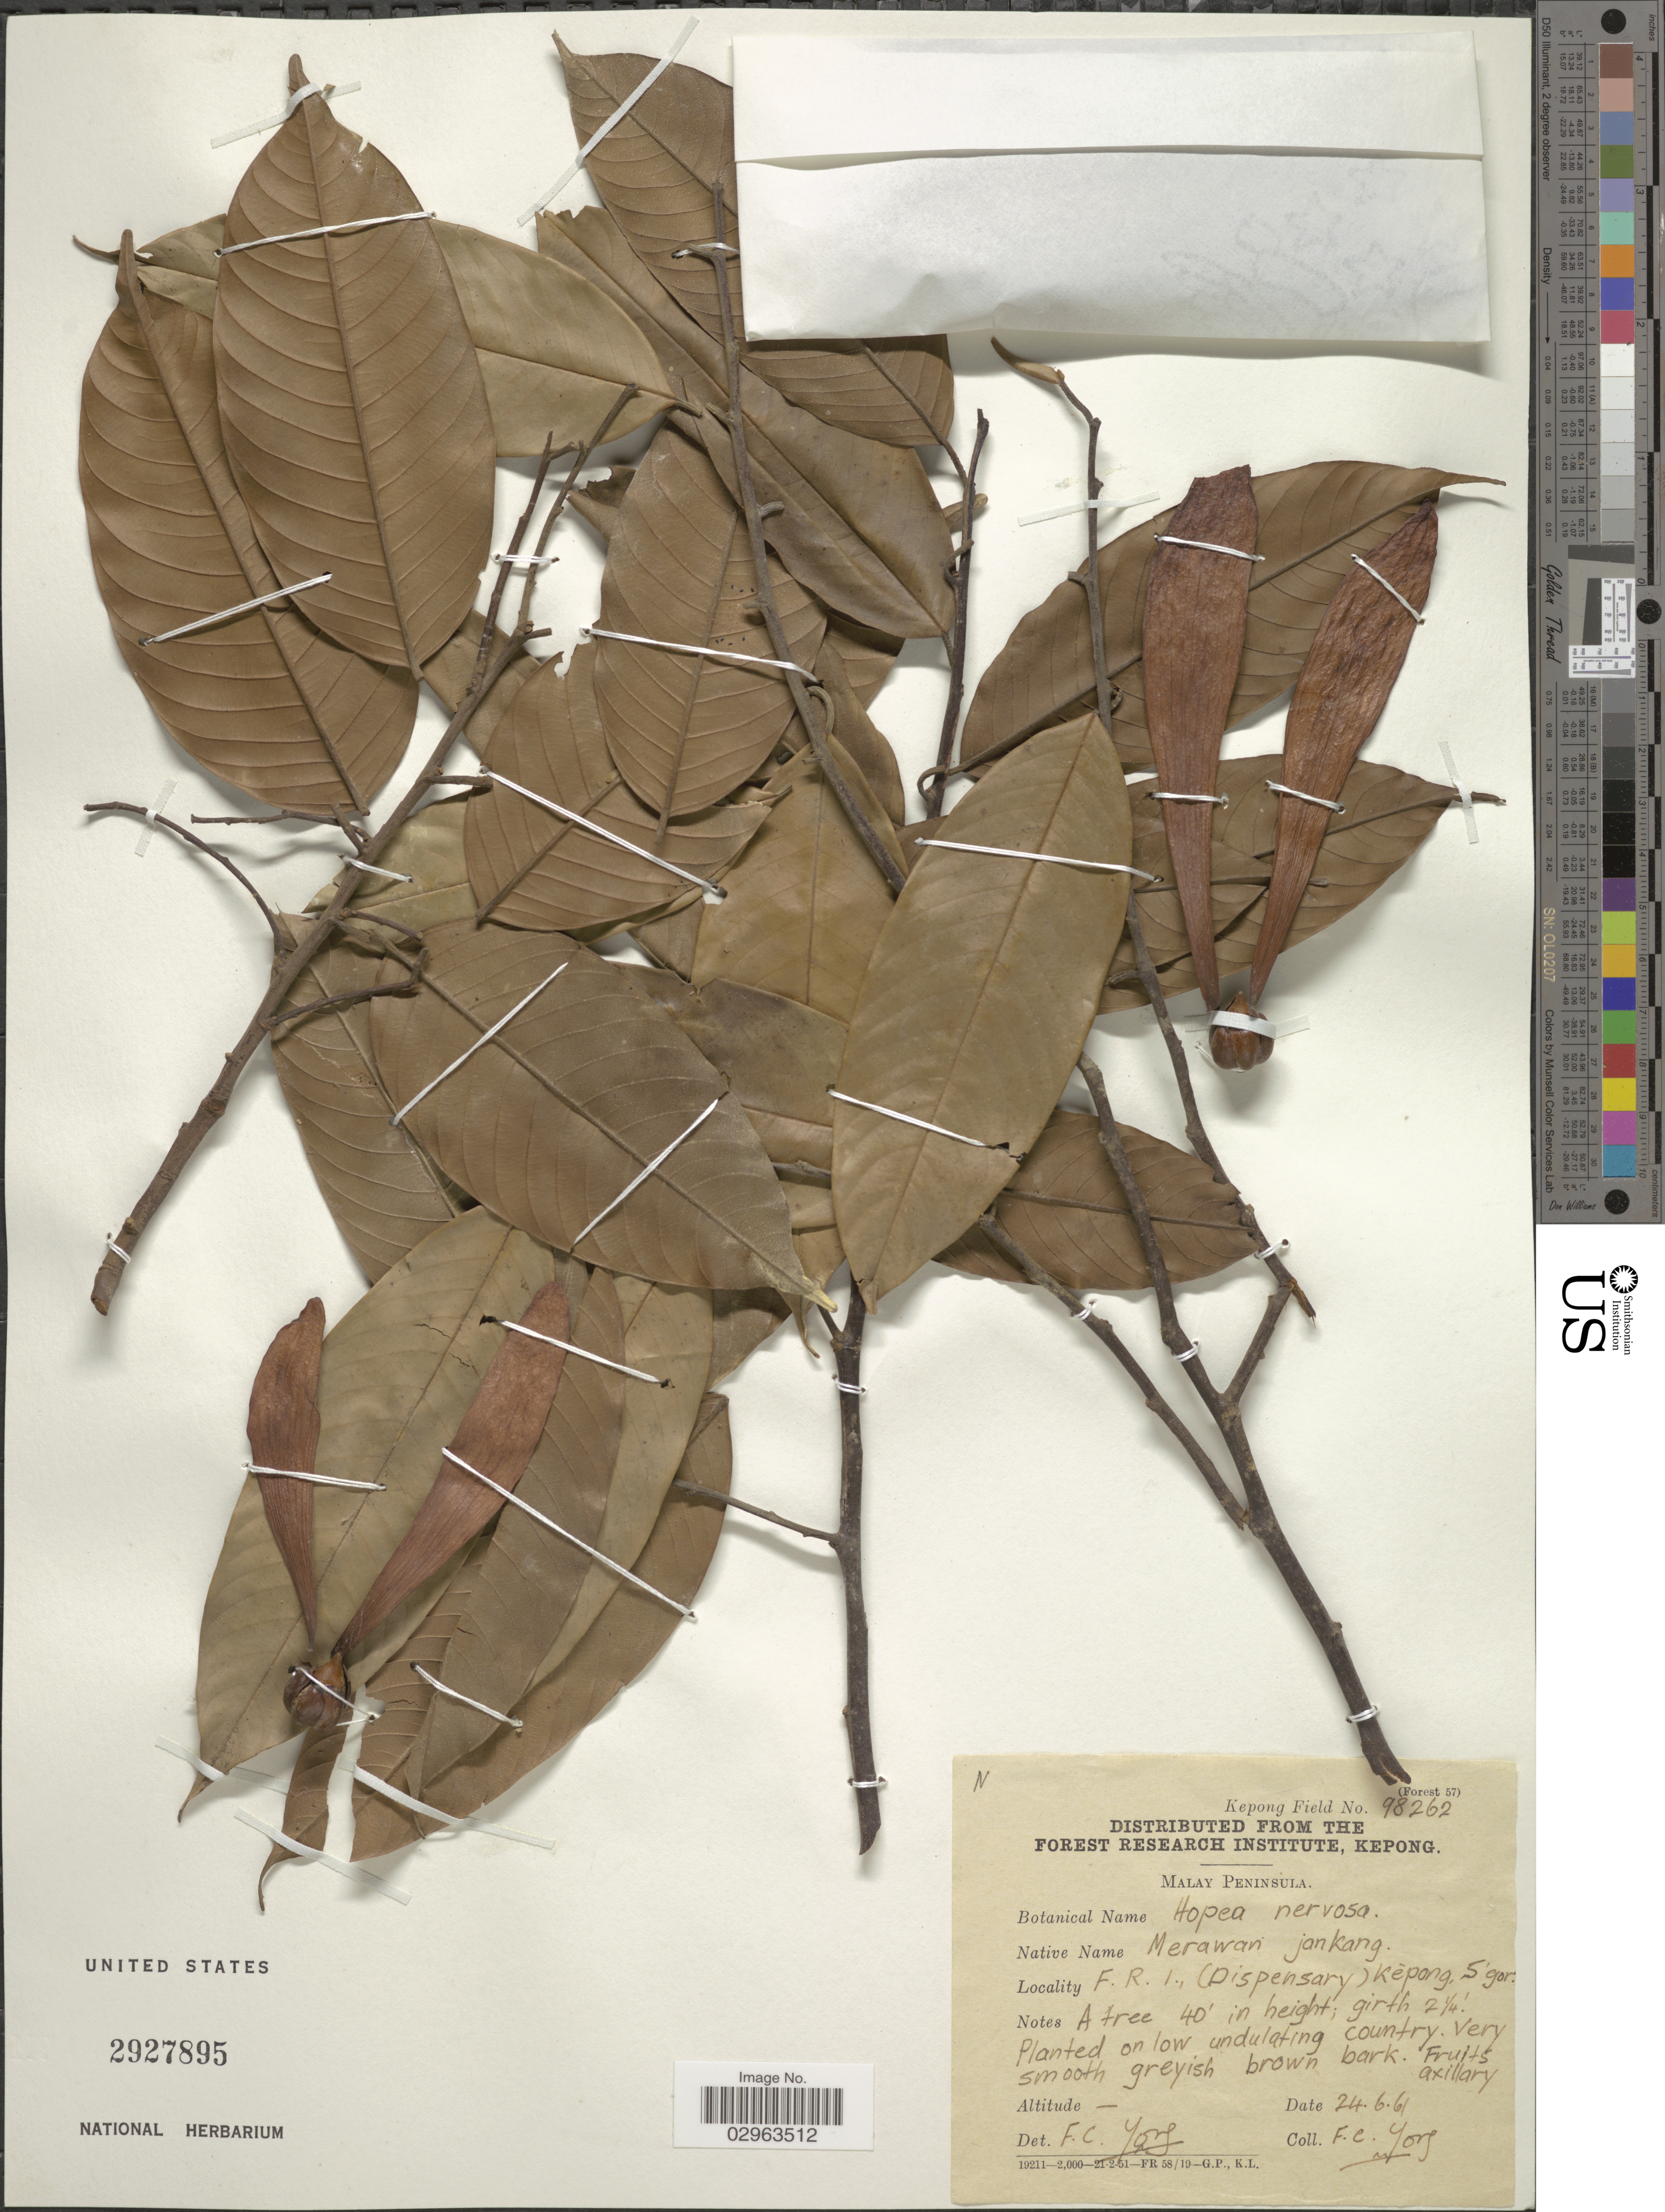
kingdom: Plantae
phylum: Tracheophyta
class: Magnoliopsida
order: Malvales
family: Dipterocarpaceae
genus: Hopea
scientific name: Hopea nervosa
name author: R.M. King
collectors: F. Yong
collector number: Kepong Field? 98262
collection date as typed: Transcribed d/m/y: 24/6/61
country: Malaysia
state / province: Selangor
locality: Malay Peninsula. F.R.I. (Dispensary) Kèpong, S'gor.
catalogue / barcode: US 2927895